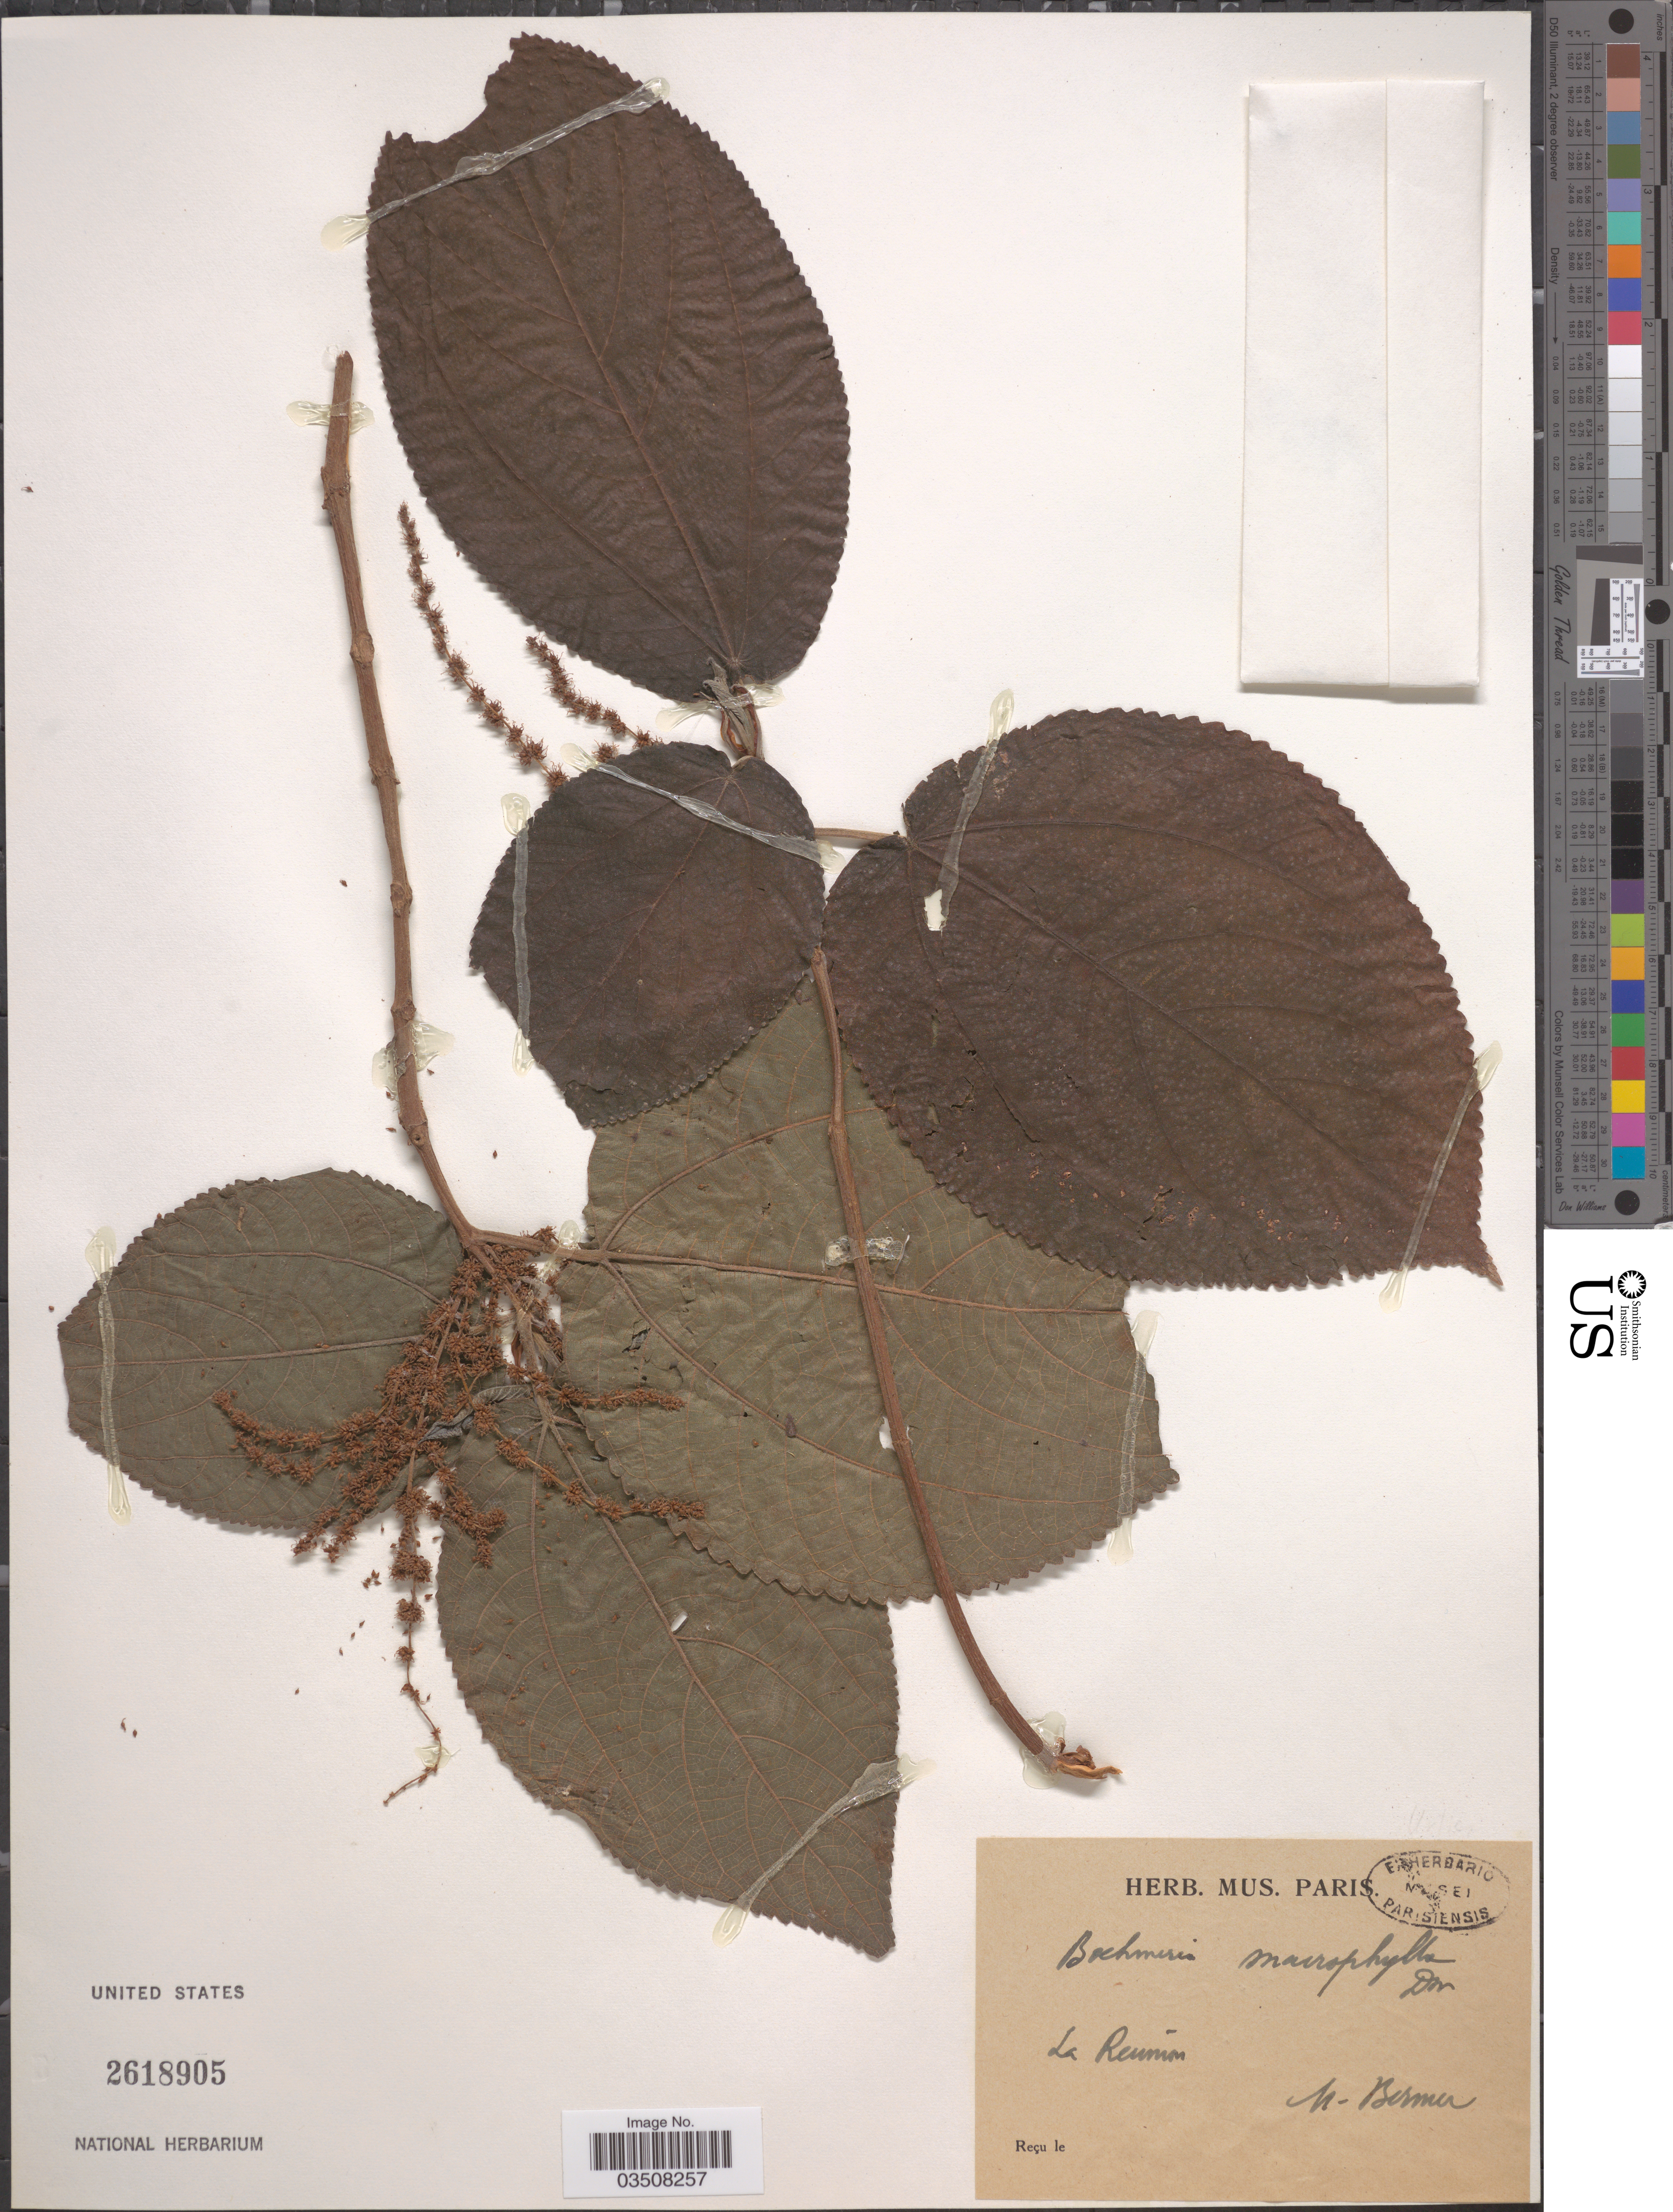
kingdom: Plantae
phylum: Tracheophyta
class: Magnoliopsida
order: Rosales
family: Urticaceae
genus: Boehmeria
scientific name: Boehmeria macrophylla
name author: Hornem.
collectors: N. Bermer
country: Reunion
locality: La Reunion.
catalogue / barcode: US 2618905